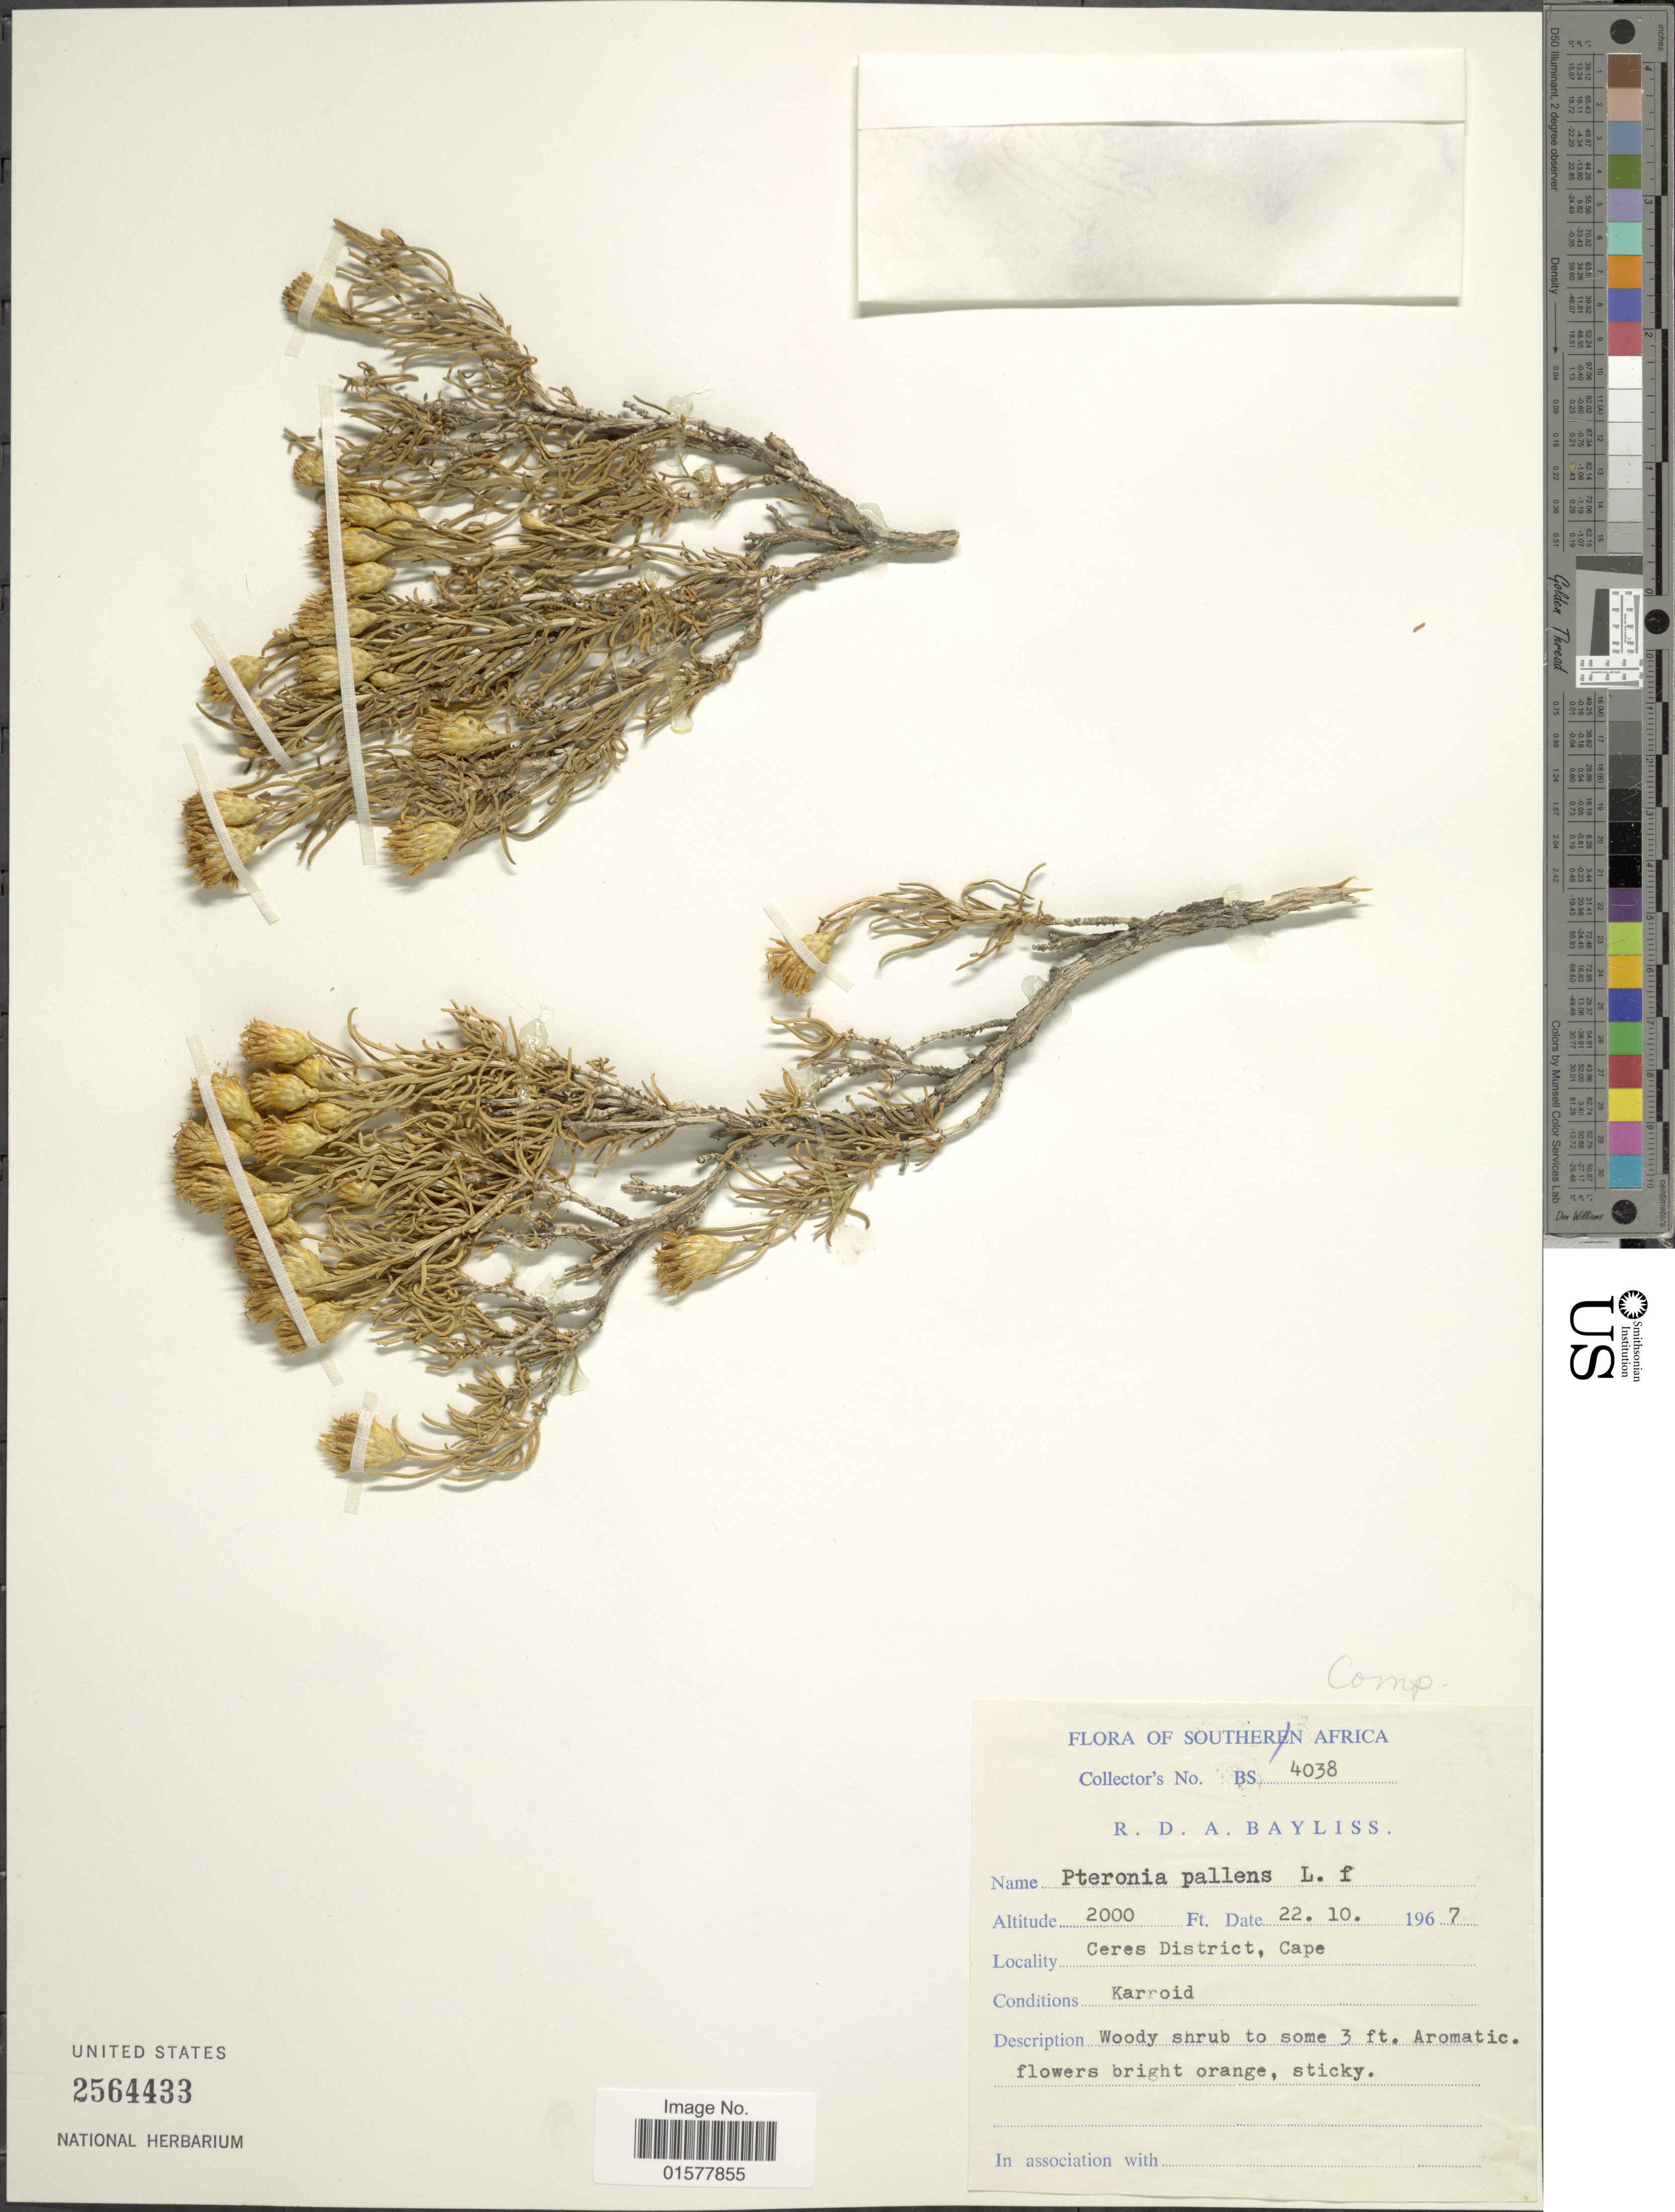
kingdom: Plantae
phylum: Tracheophyta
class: Magnoliopsida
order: Asterales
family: Asteraceae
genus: Pteronia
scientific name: Pteronia pallens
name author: L. f.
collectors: R. Bayliss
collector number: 4038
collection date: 1967-10-22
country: South Africa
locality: Southern Africa, Ceres District, Cape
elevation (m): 610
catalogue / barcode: US 2564433